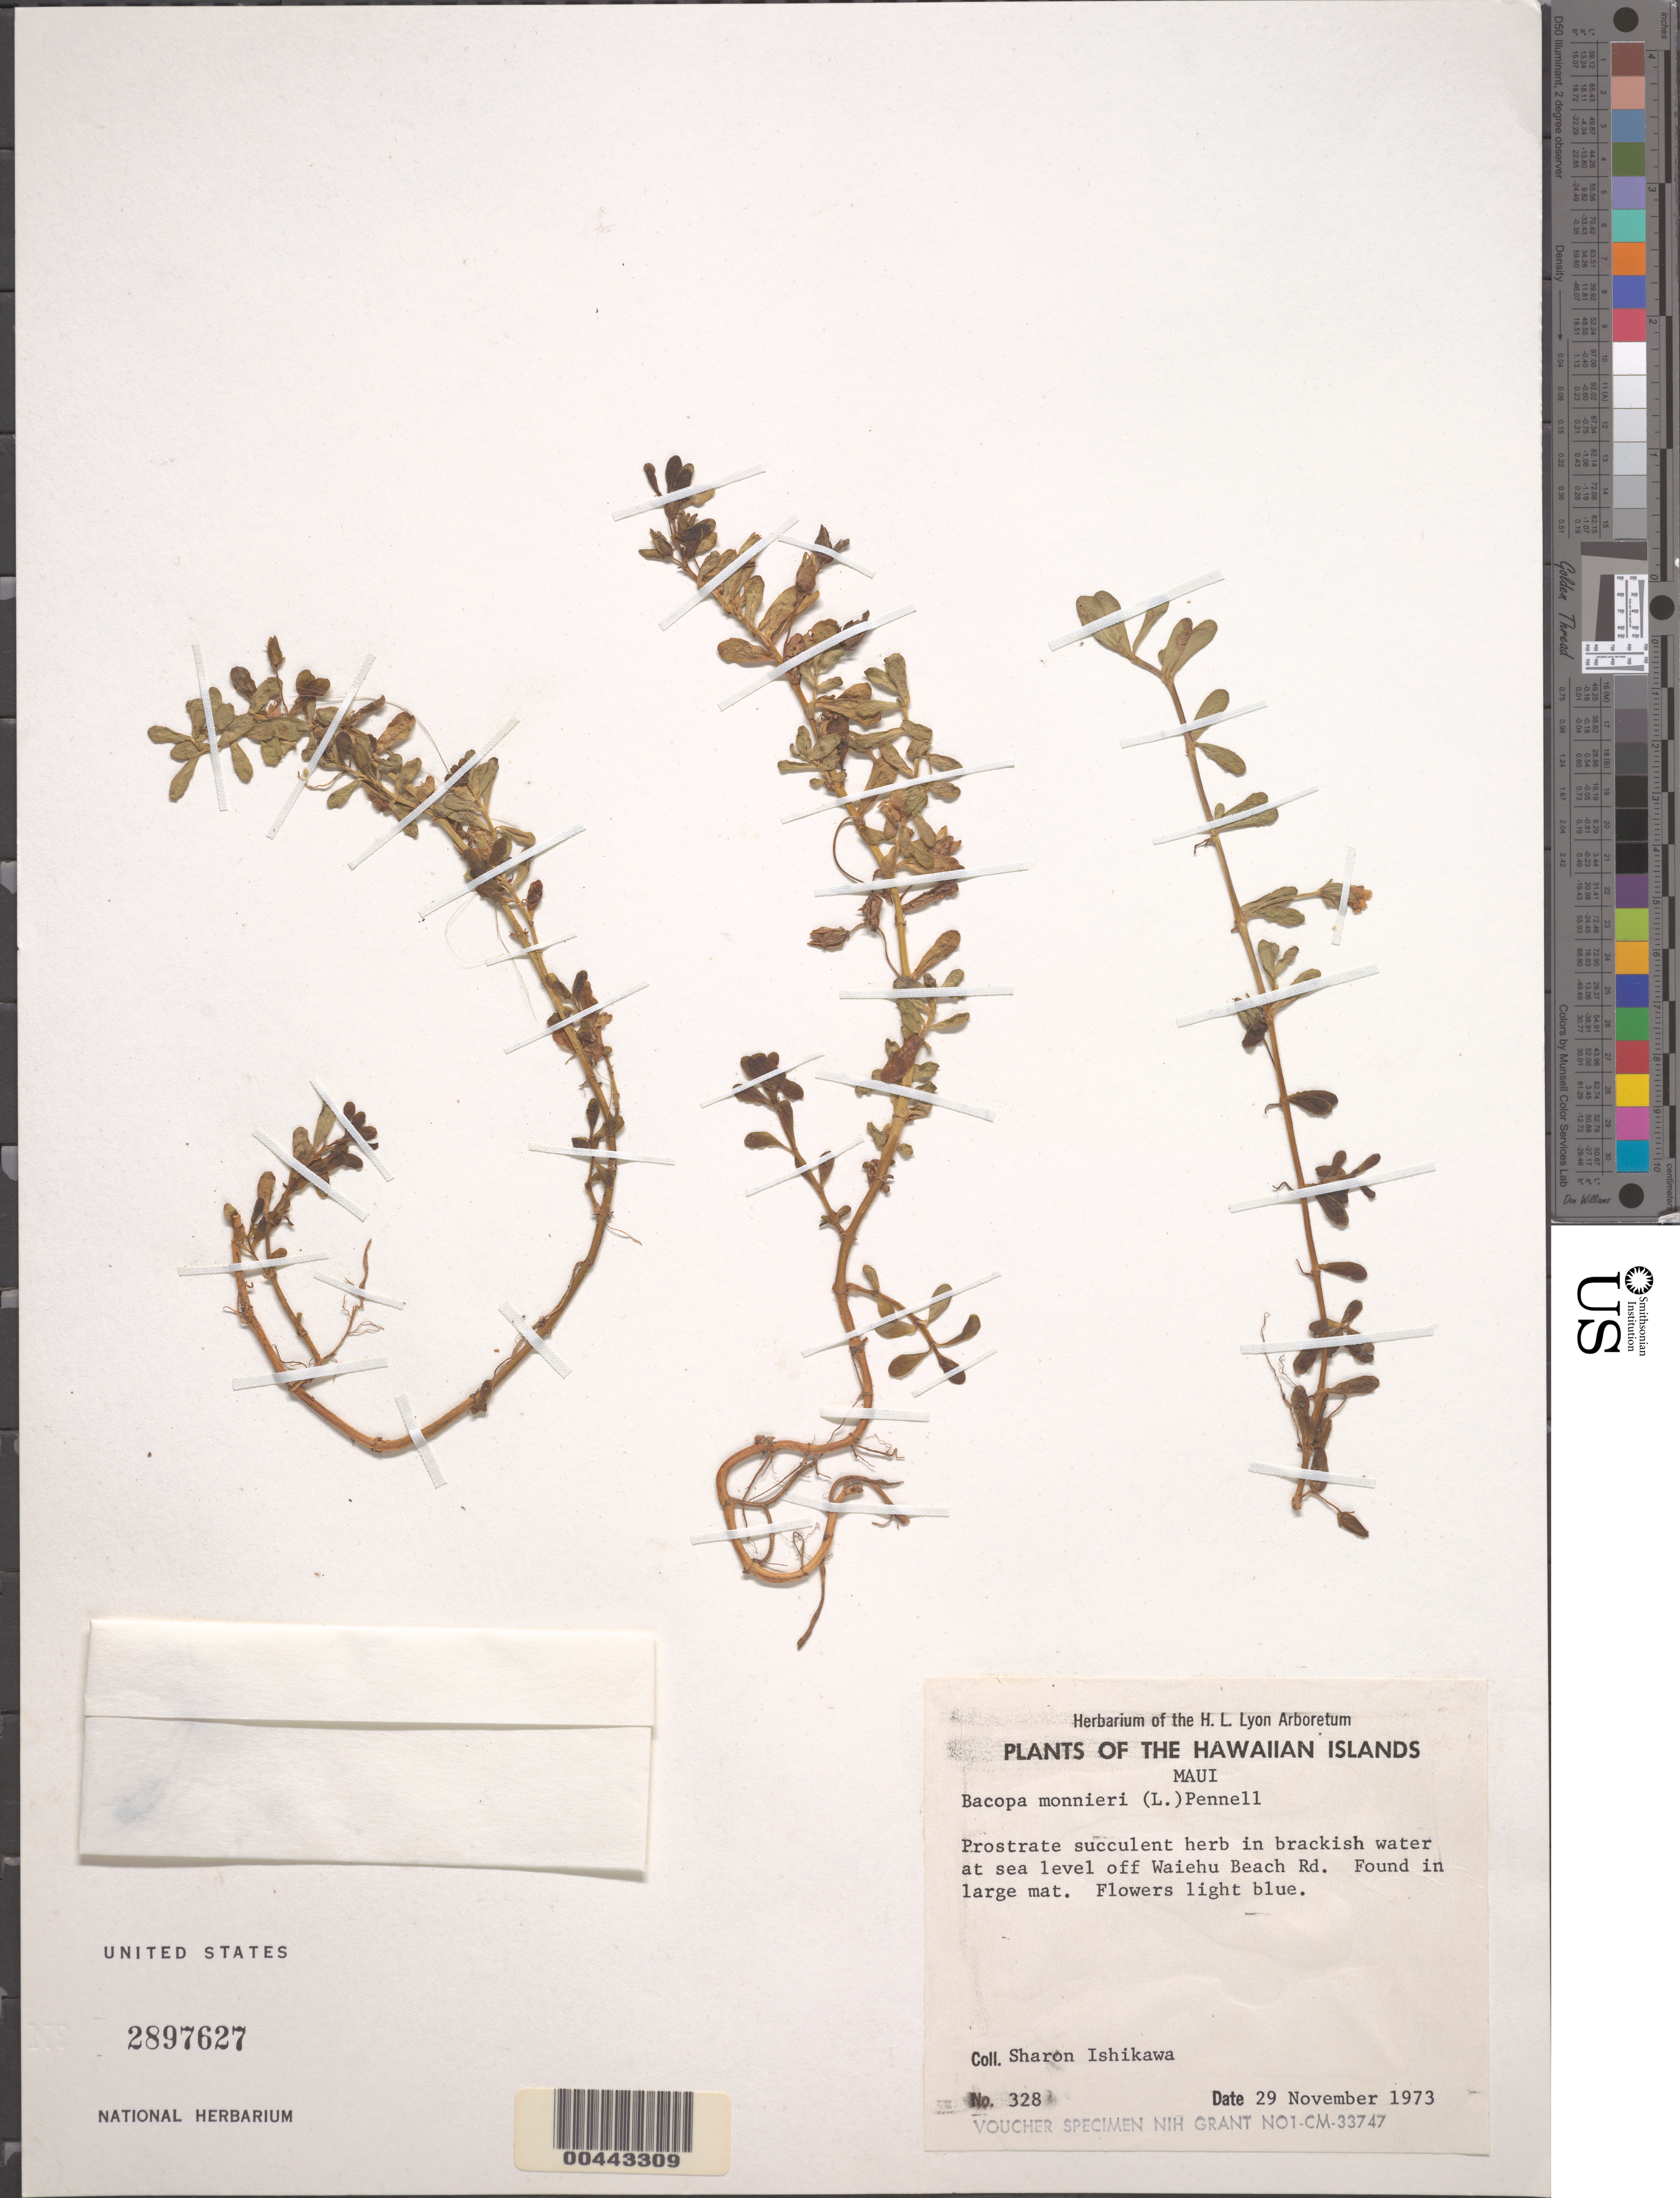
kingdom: Plantae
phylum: Tracheophyta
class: Magnoliopsida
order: Lamiales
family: Plantaginaceae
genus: Bacopa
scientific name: Bacopa monnieri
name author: (L.) Wettst.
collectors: S. S. Ishikawa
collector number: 328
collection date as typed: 29 Nov 1973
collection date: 1973-11-29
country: United States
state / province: Hawaii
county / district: Maui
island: Maui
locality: off Waiehu Beach Rd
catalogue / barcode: US 2897627